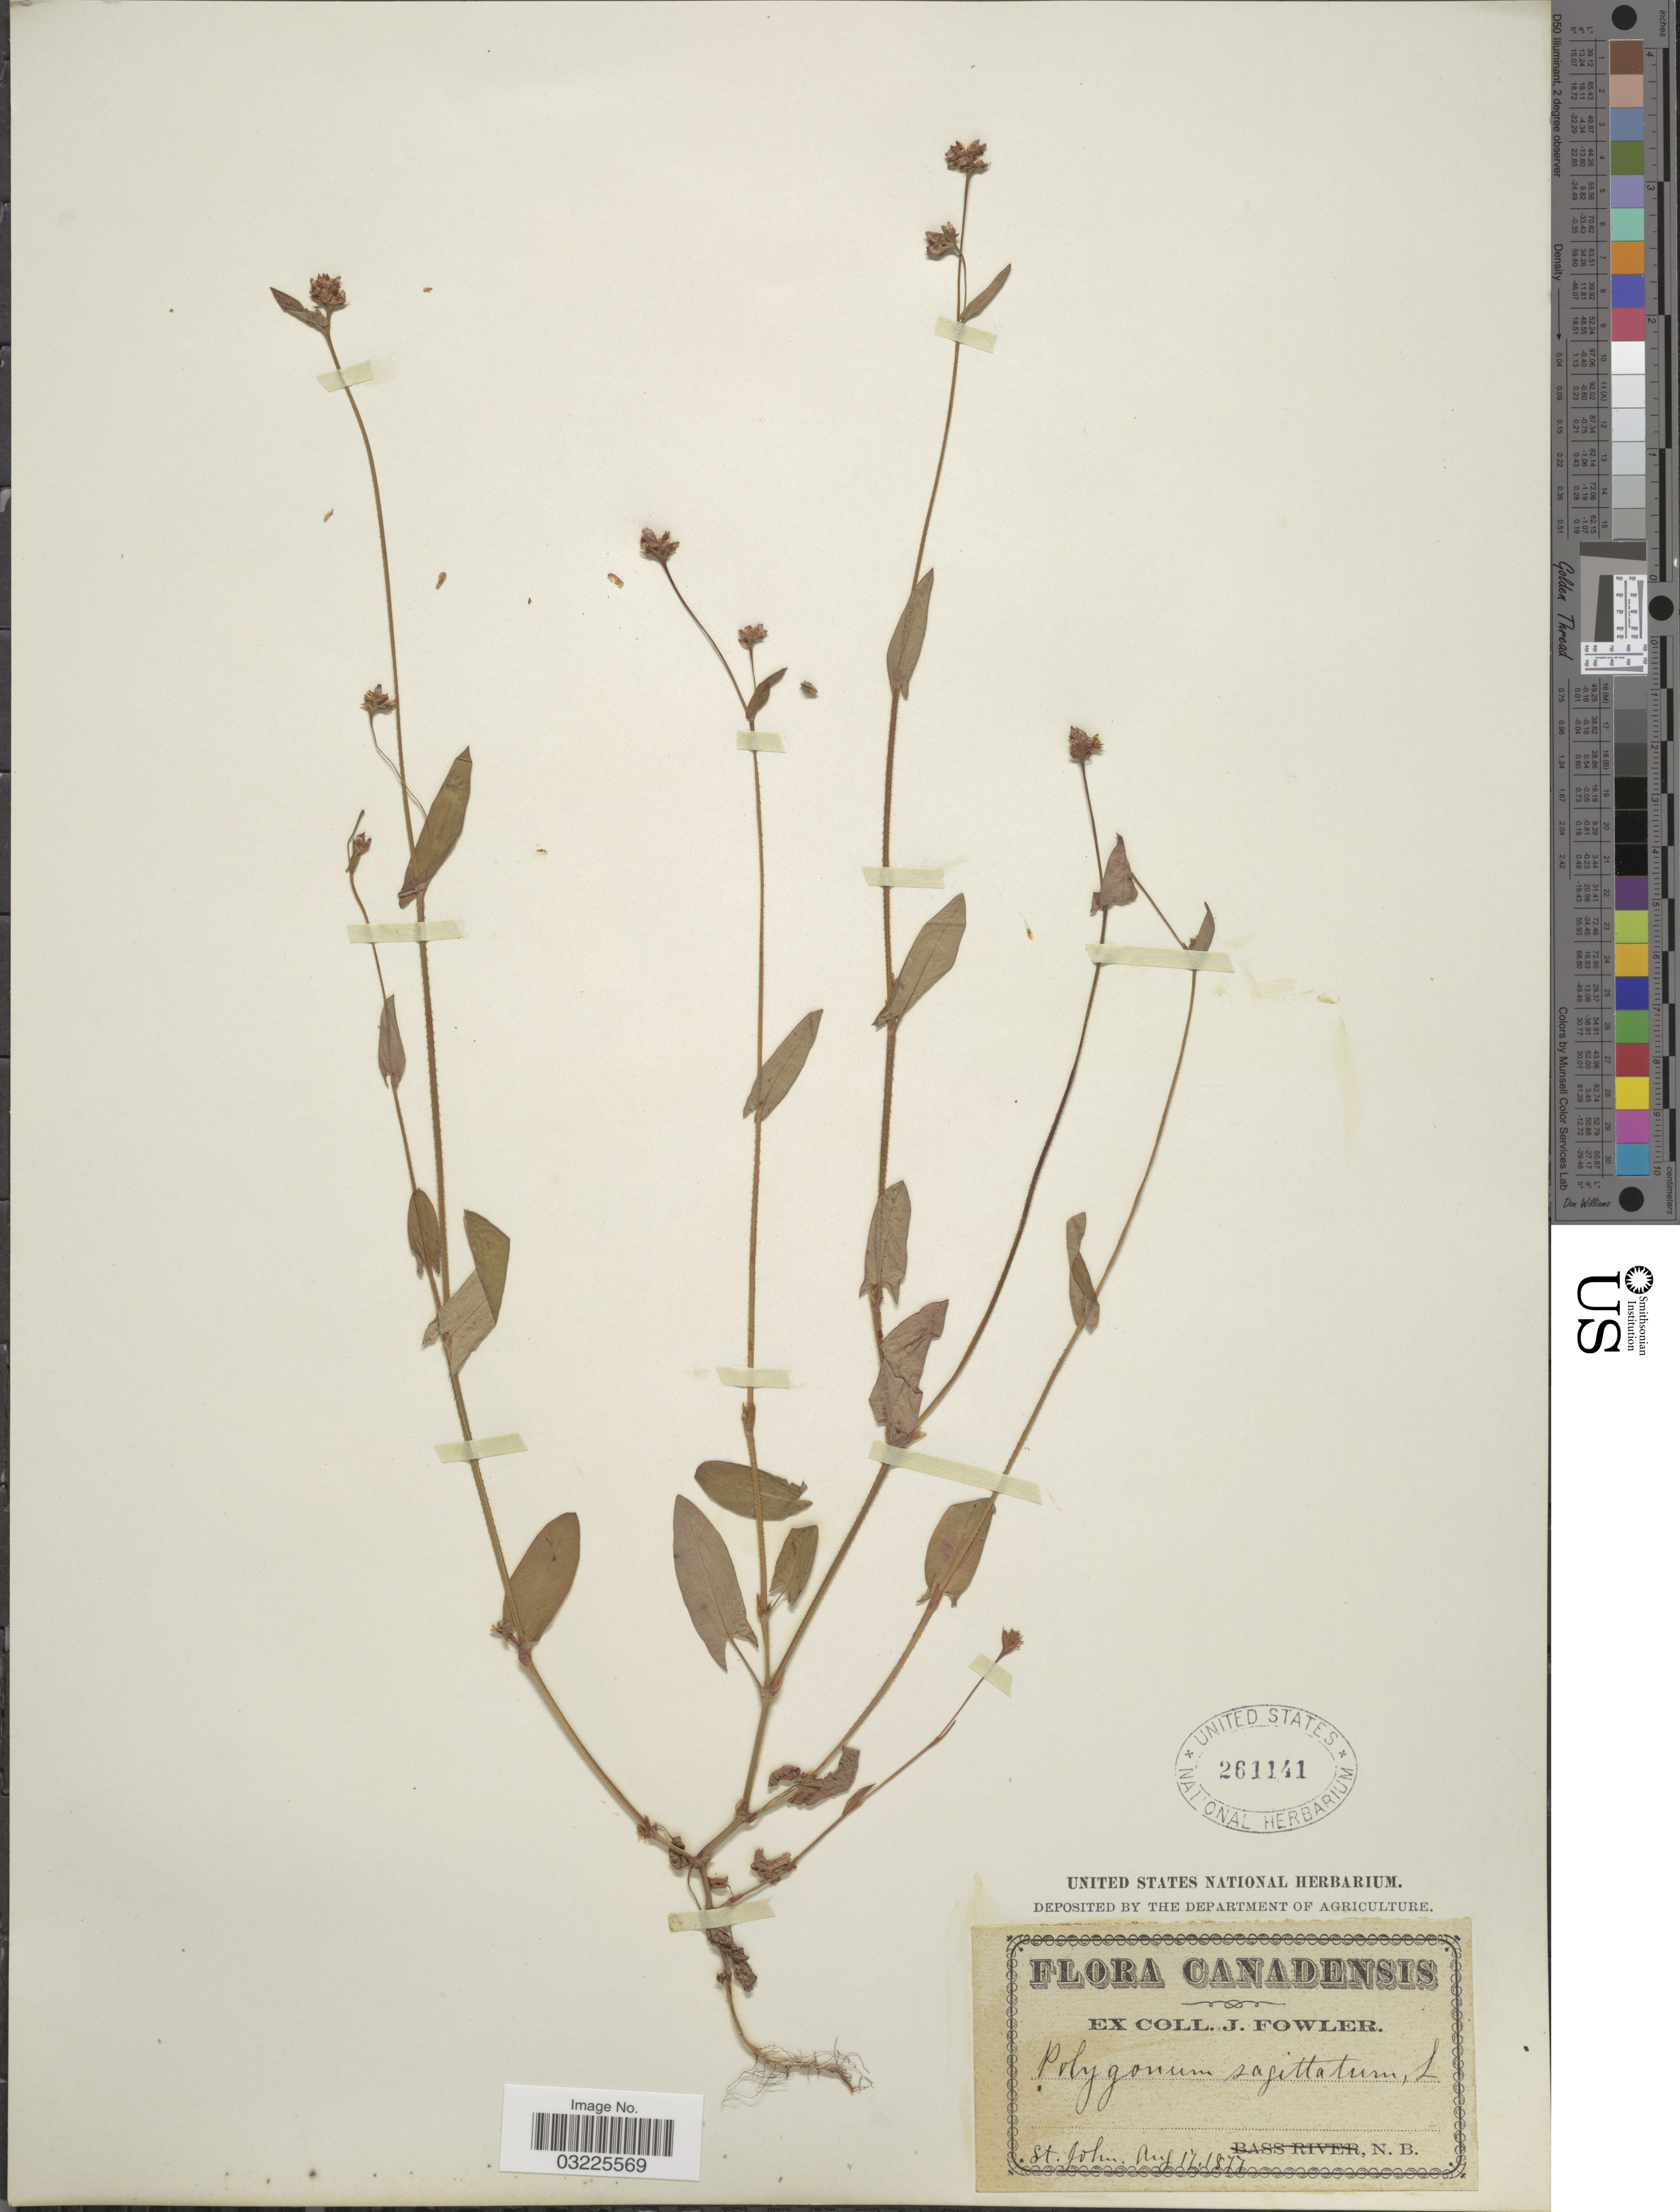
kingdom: Plantae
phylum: Tracheophyta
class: Magnoliopsida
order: Caryophyllales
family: Polygonaceae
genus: Persicaria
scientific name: Persicaria sagittata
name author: (L.) H. Gross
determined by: Atha, D. E.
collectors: J. Fowler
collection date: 1877-08-17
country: Canada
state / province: New Brunswick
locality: St. John.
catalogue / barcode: US 261141